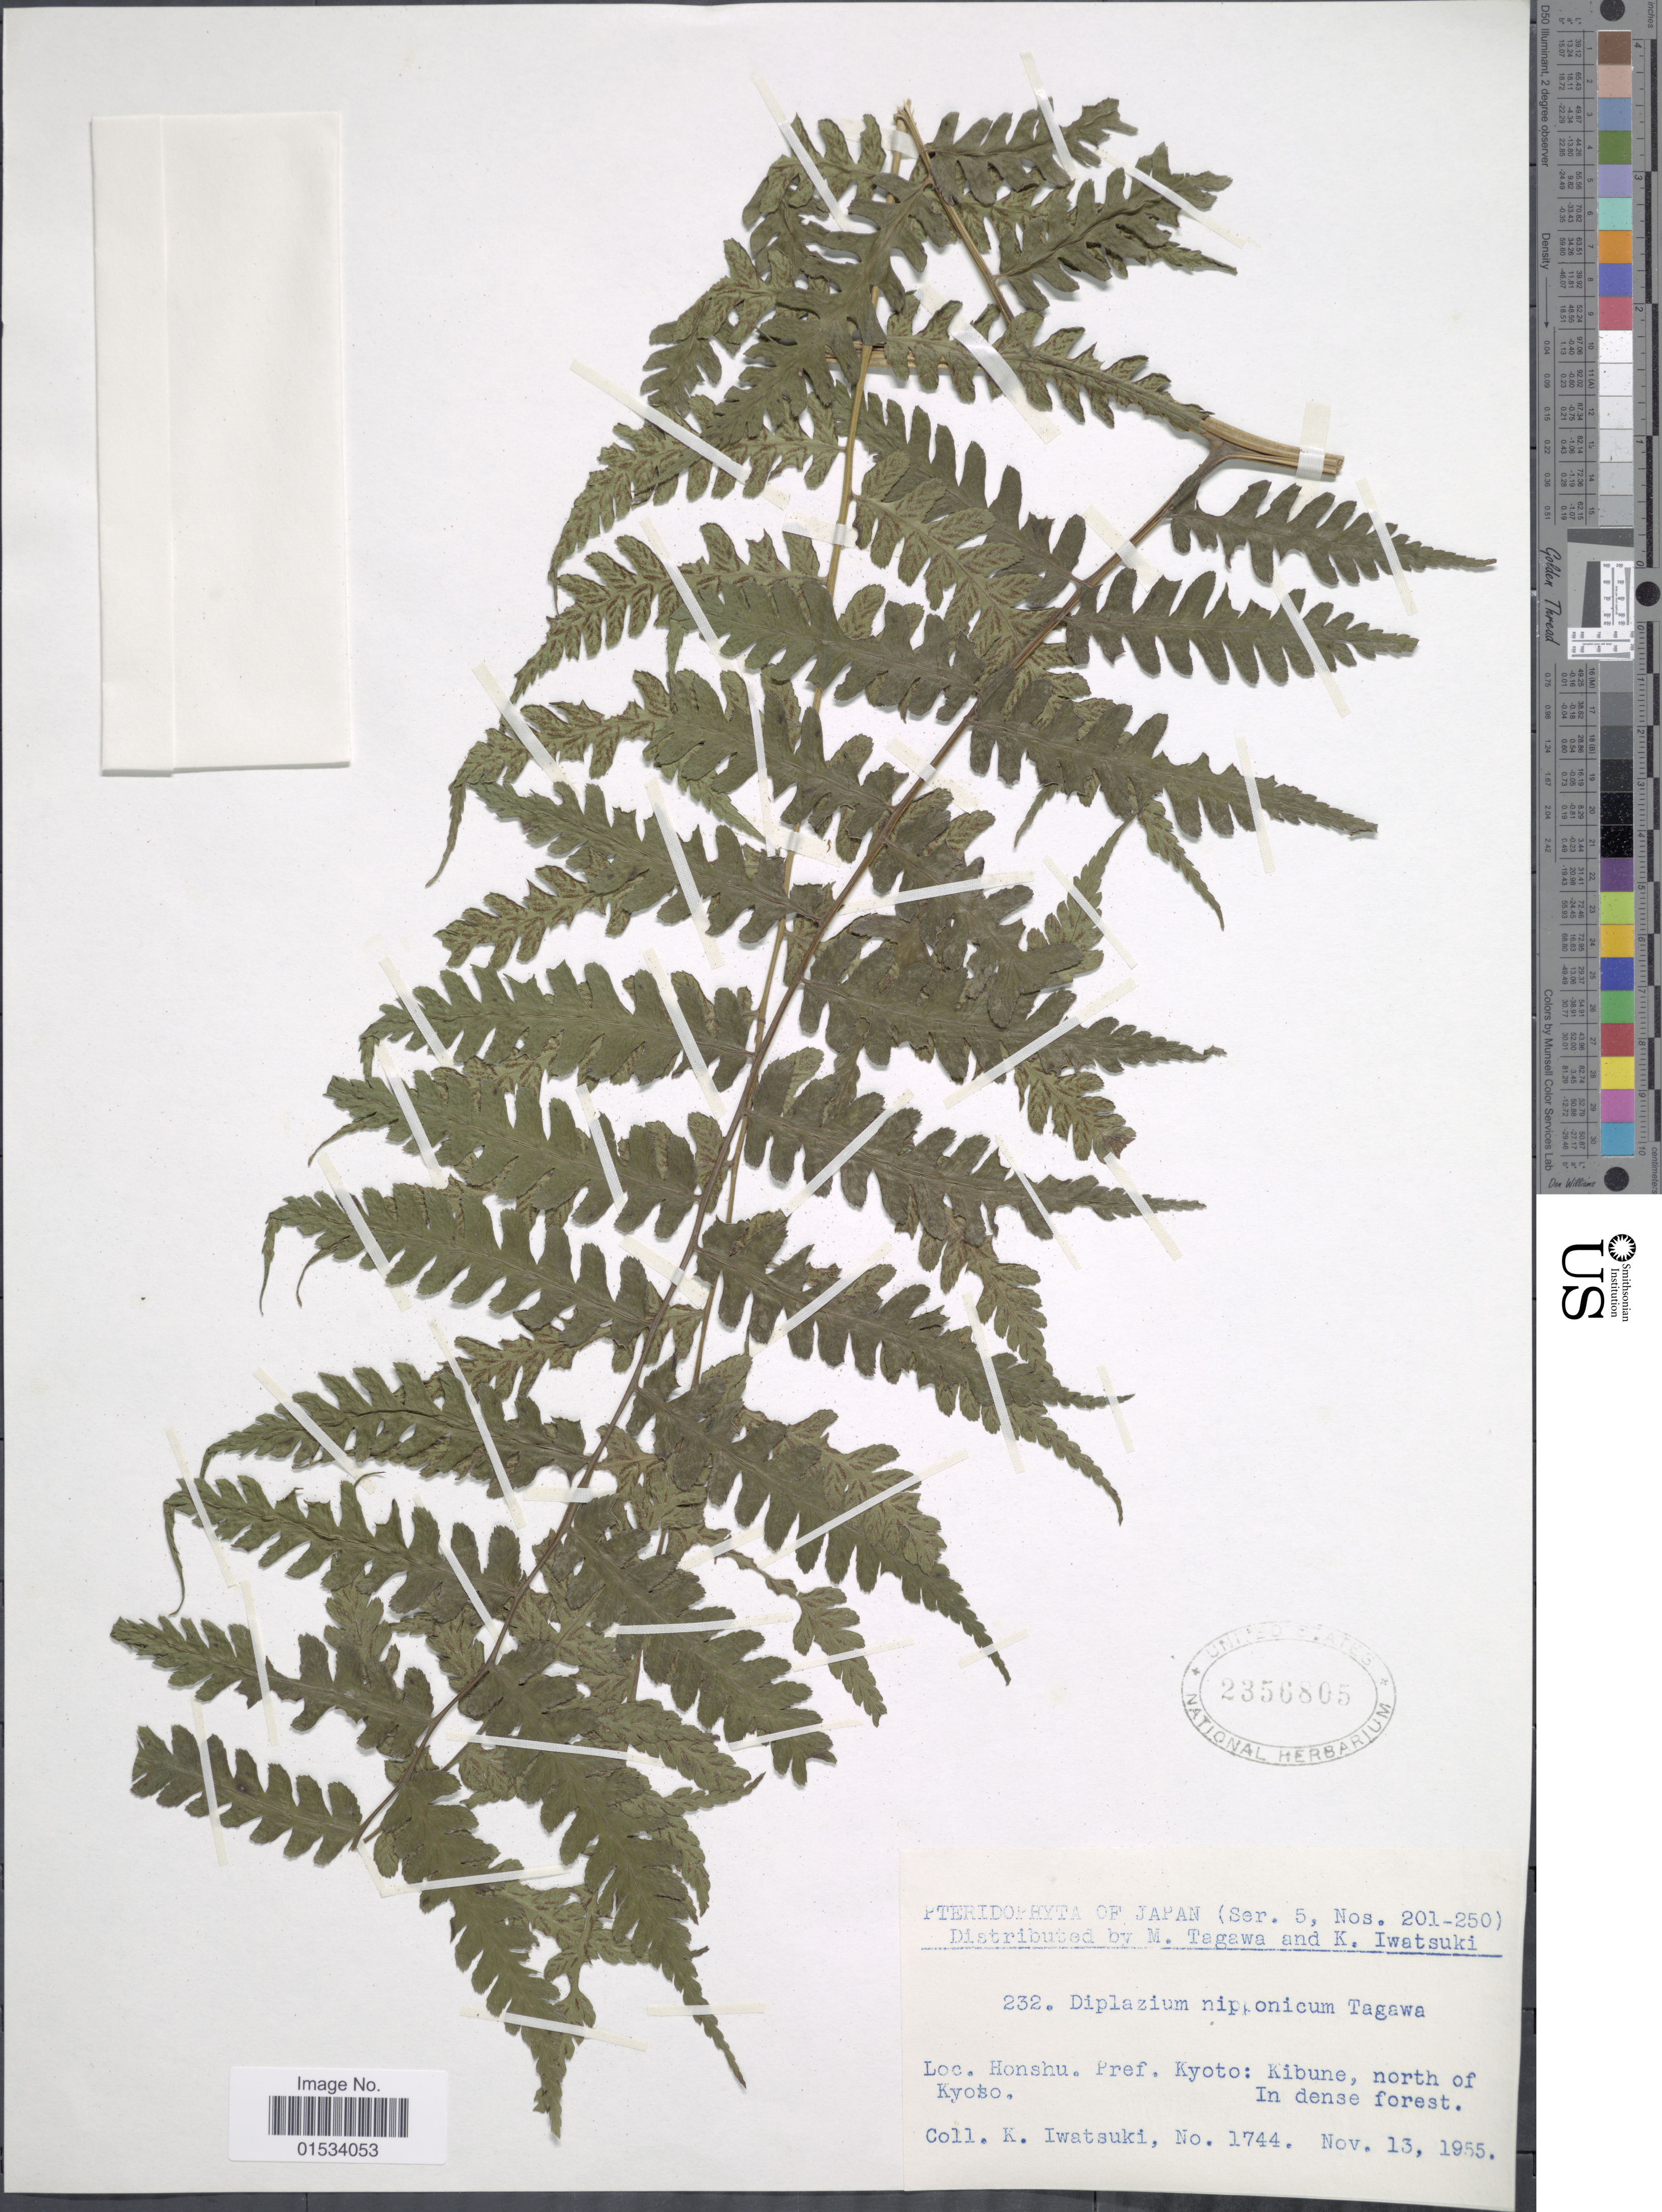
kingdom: Plantae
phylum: Tracheophyta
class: Polypodiopsida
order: Polypodiales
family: Athyriaceae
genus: Diplazium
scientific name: Diplazium nipponicolum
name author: (Ohwi)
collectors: K. Iwatsuki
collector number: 1744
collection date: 1955-11-13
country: Japan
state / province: Kyoto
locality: Honshu, Kibune, north of Kyoto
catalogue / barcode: US 2356805